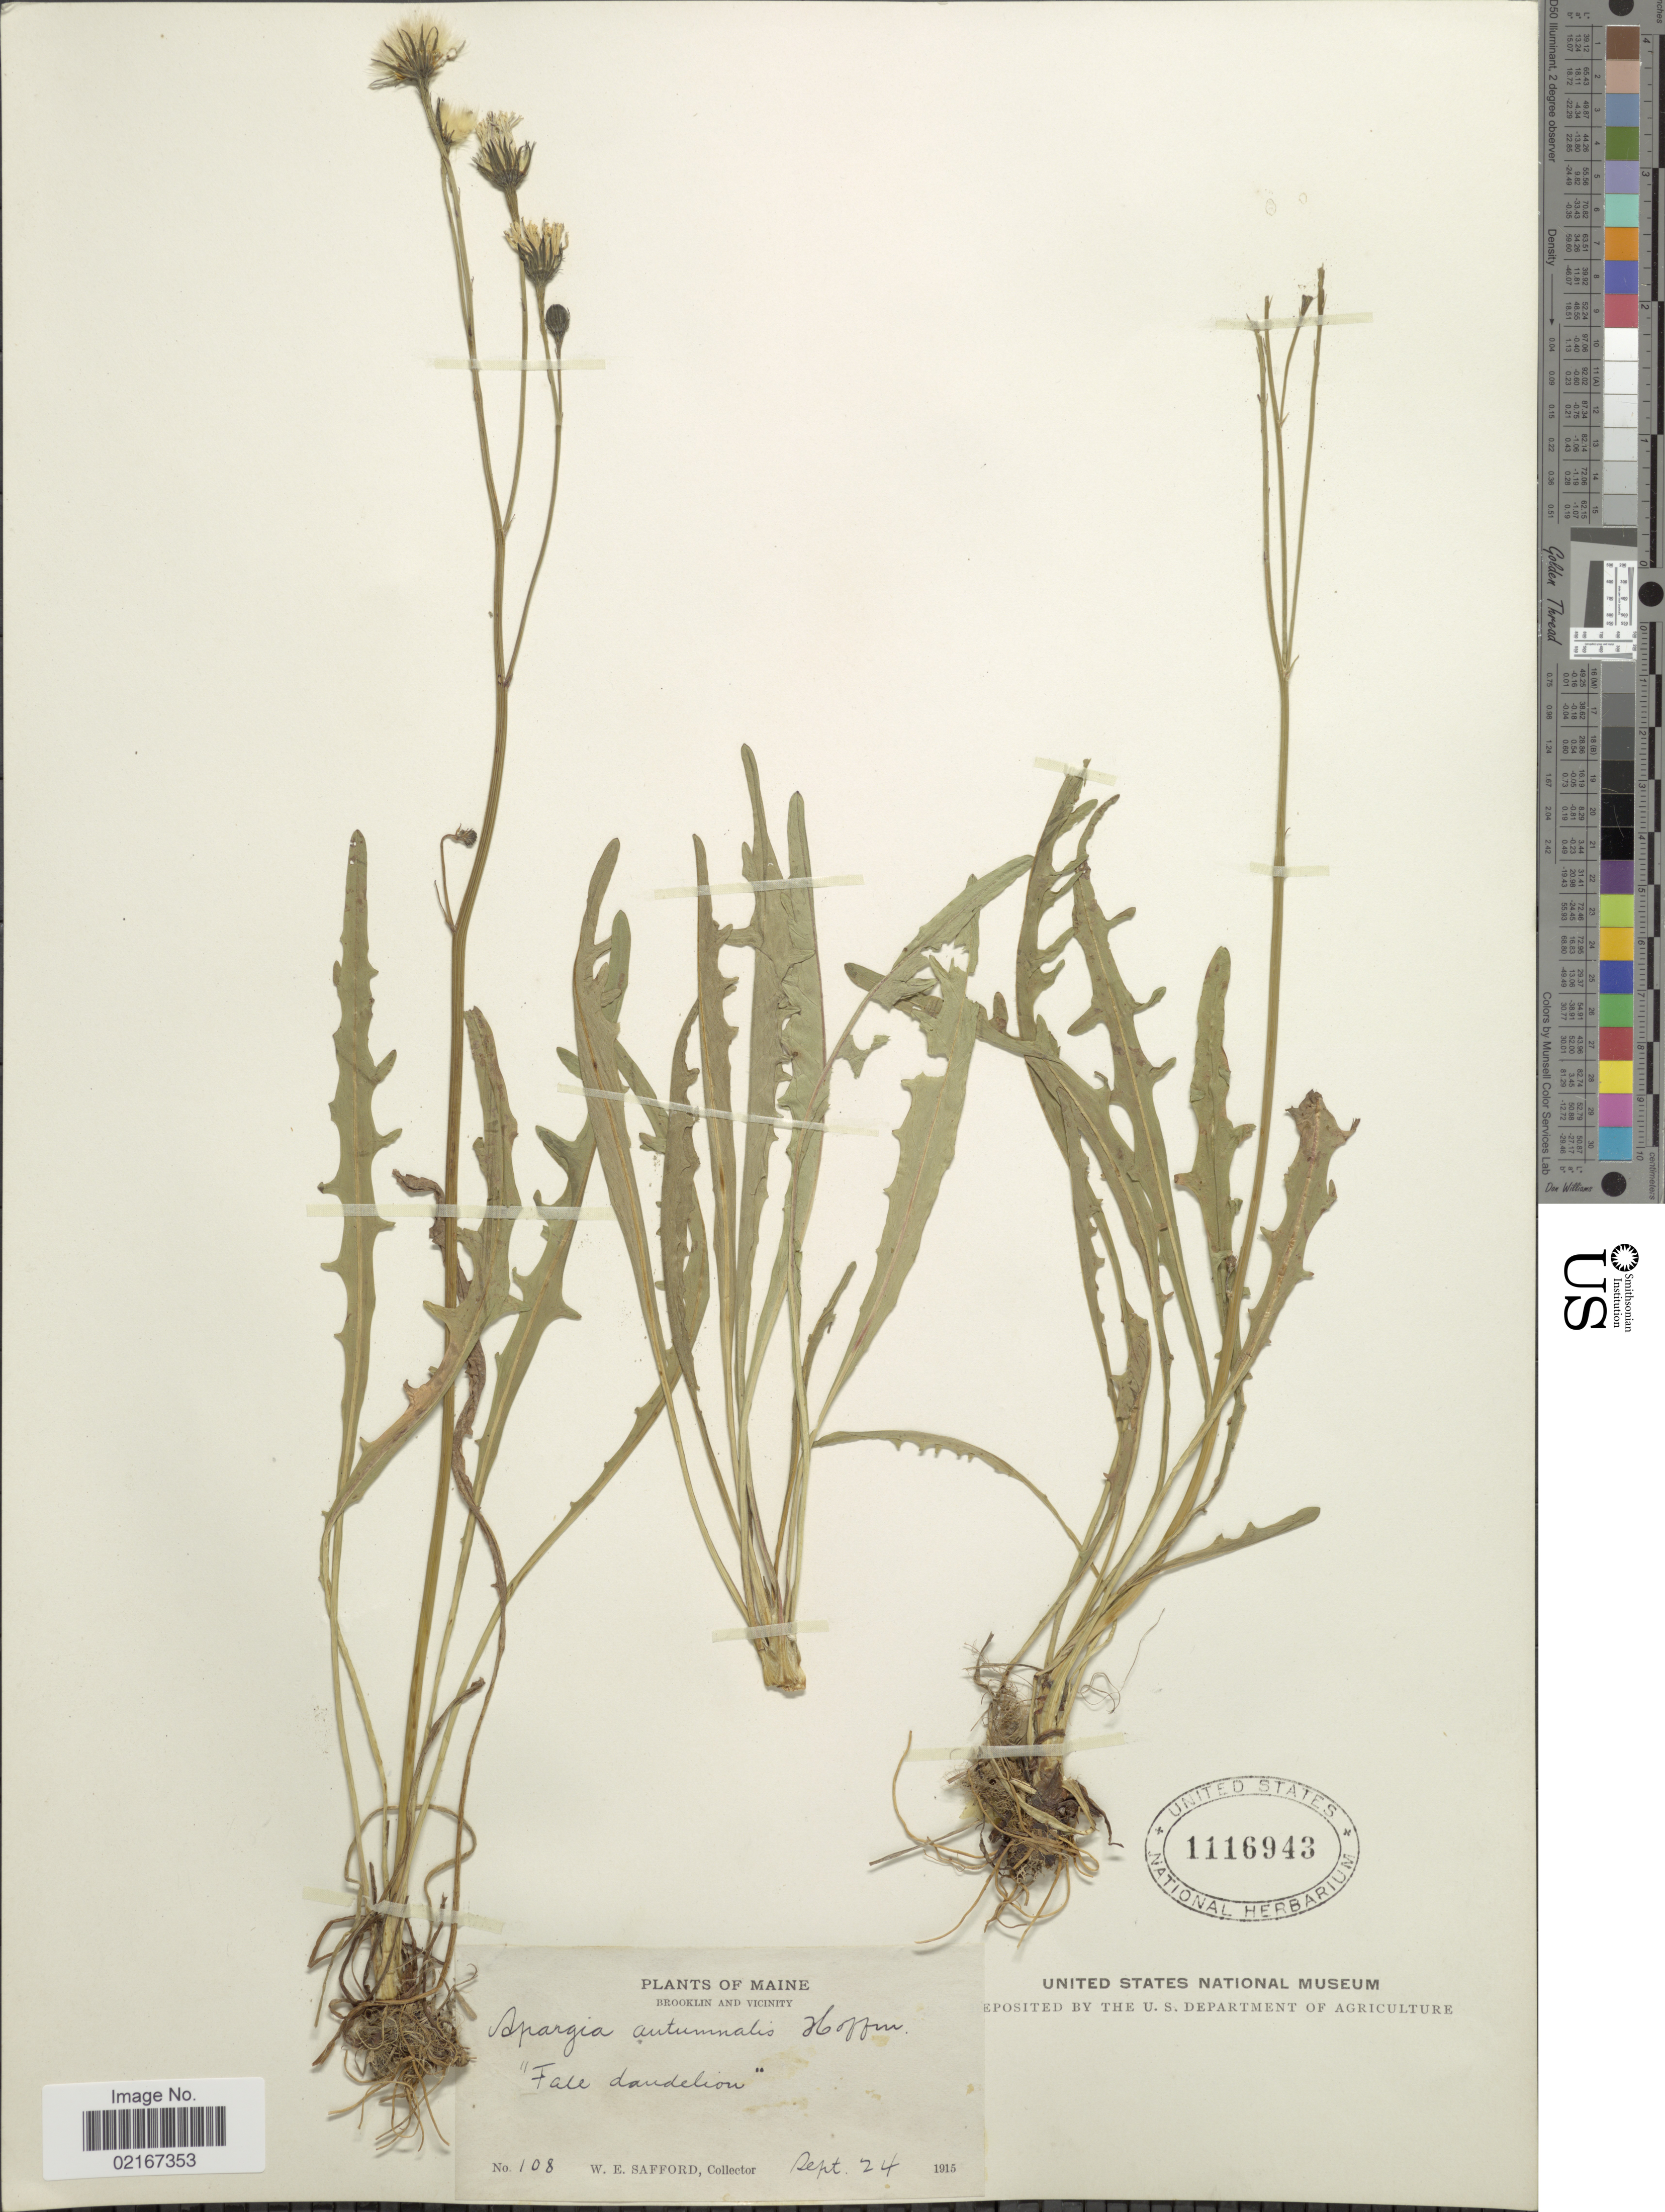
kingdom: Plantae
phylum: Tracheophyta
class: Magnoliopsida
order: Asterales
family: Asteraceae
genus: Scorzoneroides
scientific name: Scorzoneroides autumnalis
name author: (L.) Moench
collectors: W. E. Safford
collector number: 108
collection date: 1915-09-24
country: United States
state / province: Maine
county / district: Hancock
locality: Brooklin and Vicinity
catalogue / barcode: US 1116943